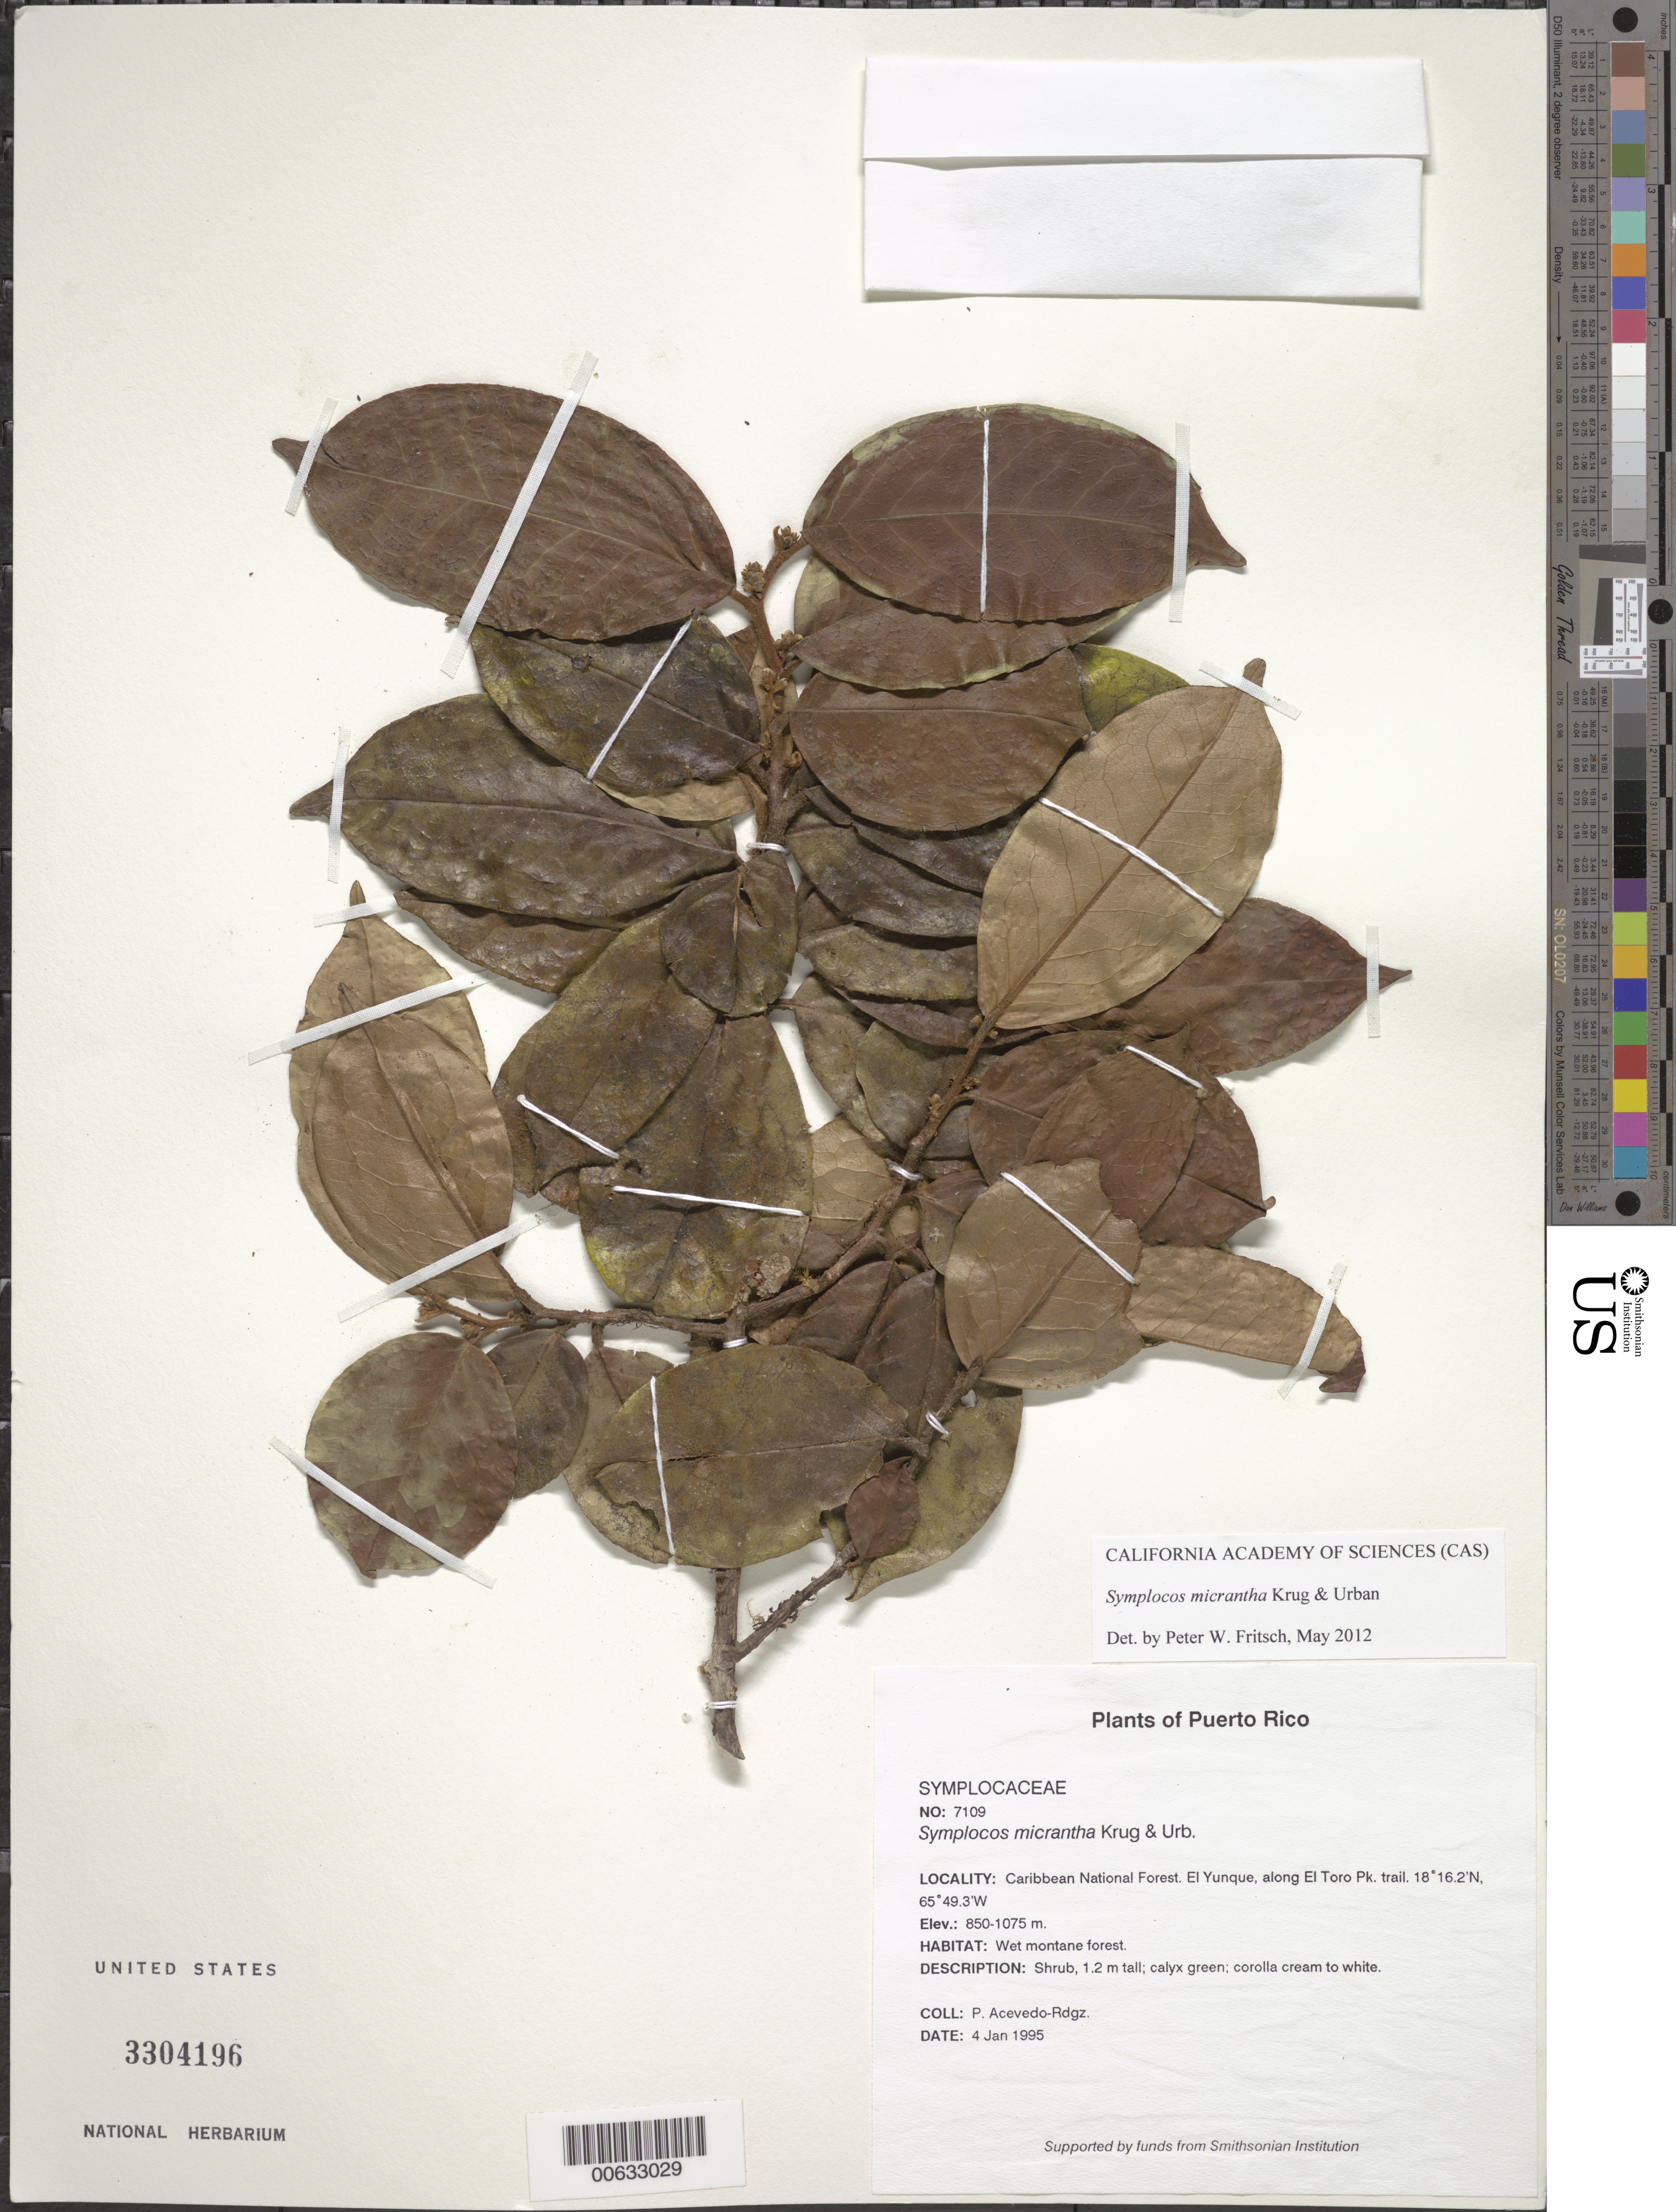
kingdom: Plantae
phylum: Tracheophyta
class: Magnoliopsida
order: Ericales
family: Symplocaceae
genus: Symplocos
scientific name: Symplocos micrantha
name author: Krug & Urb.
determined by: Fritsch, Peter W.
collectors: P. Acevedo-Rodr.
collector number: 7109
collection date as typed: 04 Jan 1995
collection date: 1995-01-04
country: Puerto Rico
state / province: Río Grande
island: Puerto Rico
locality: Río Grande; Caribbean National Forest. El Yunque, along El Toro Pk. trail.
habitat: Wet montane forest.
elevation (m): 850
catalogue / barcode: US 3304196